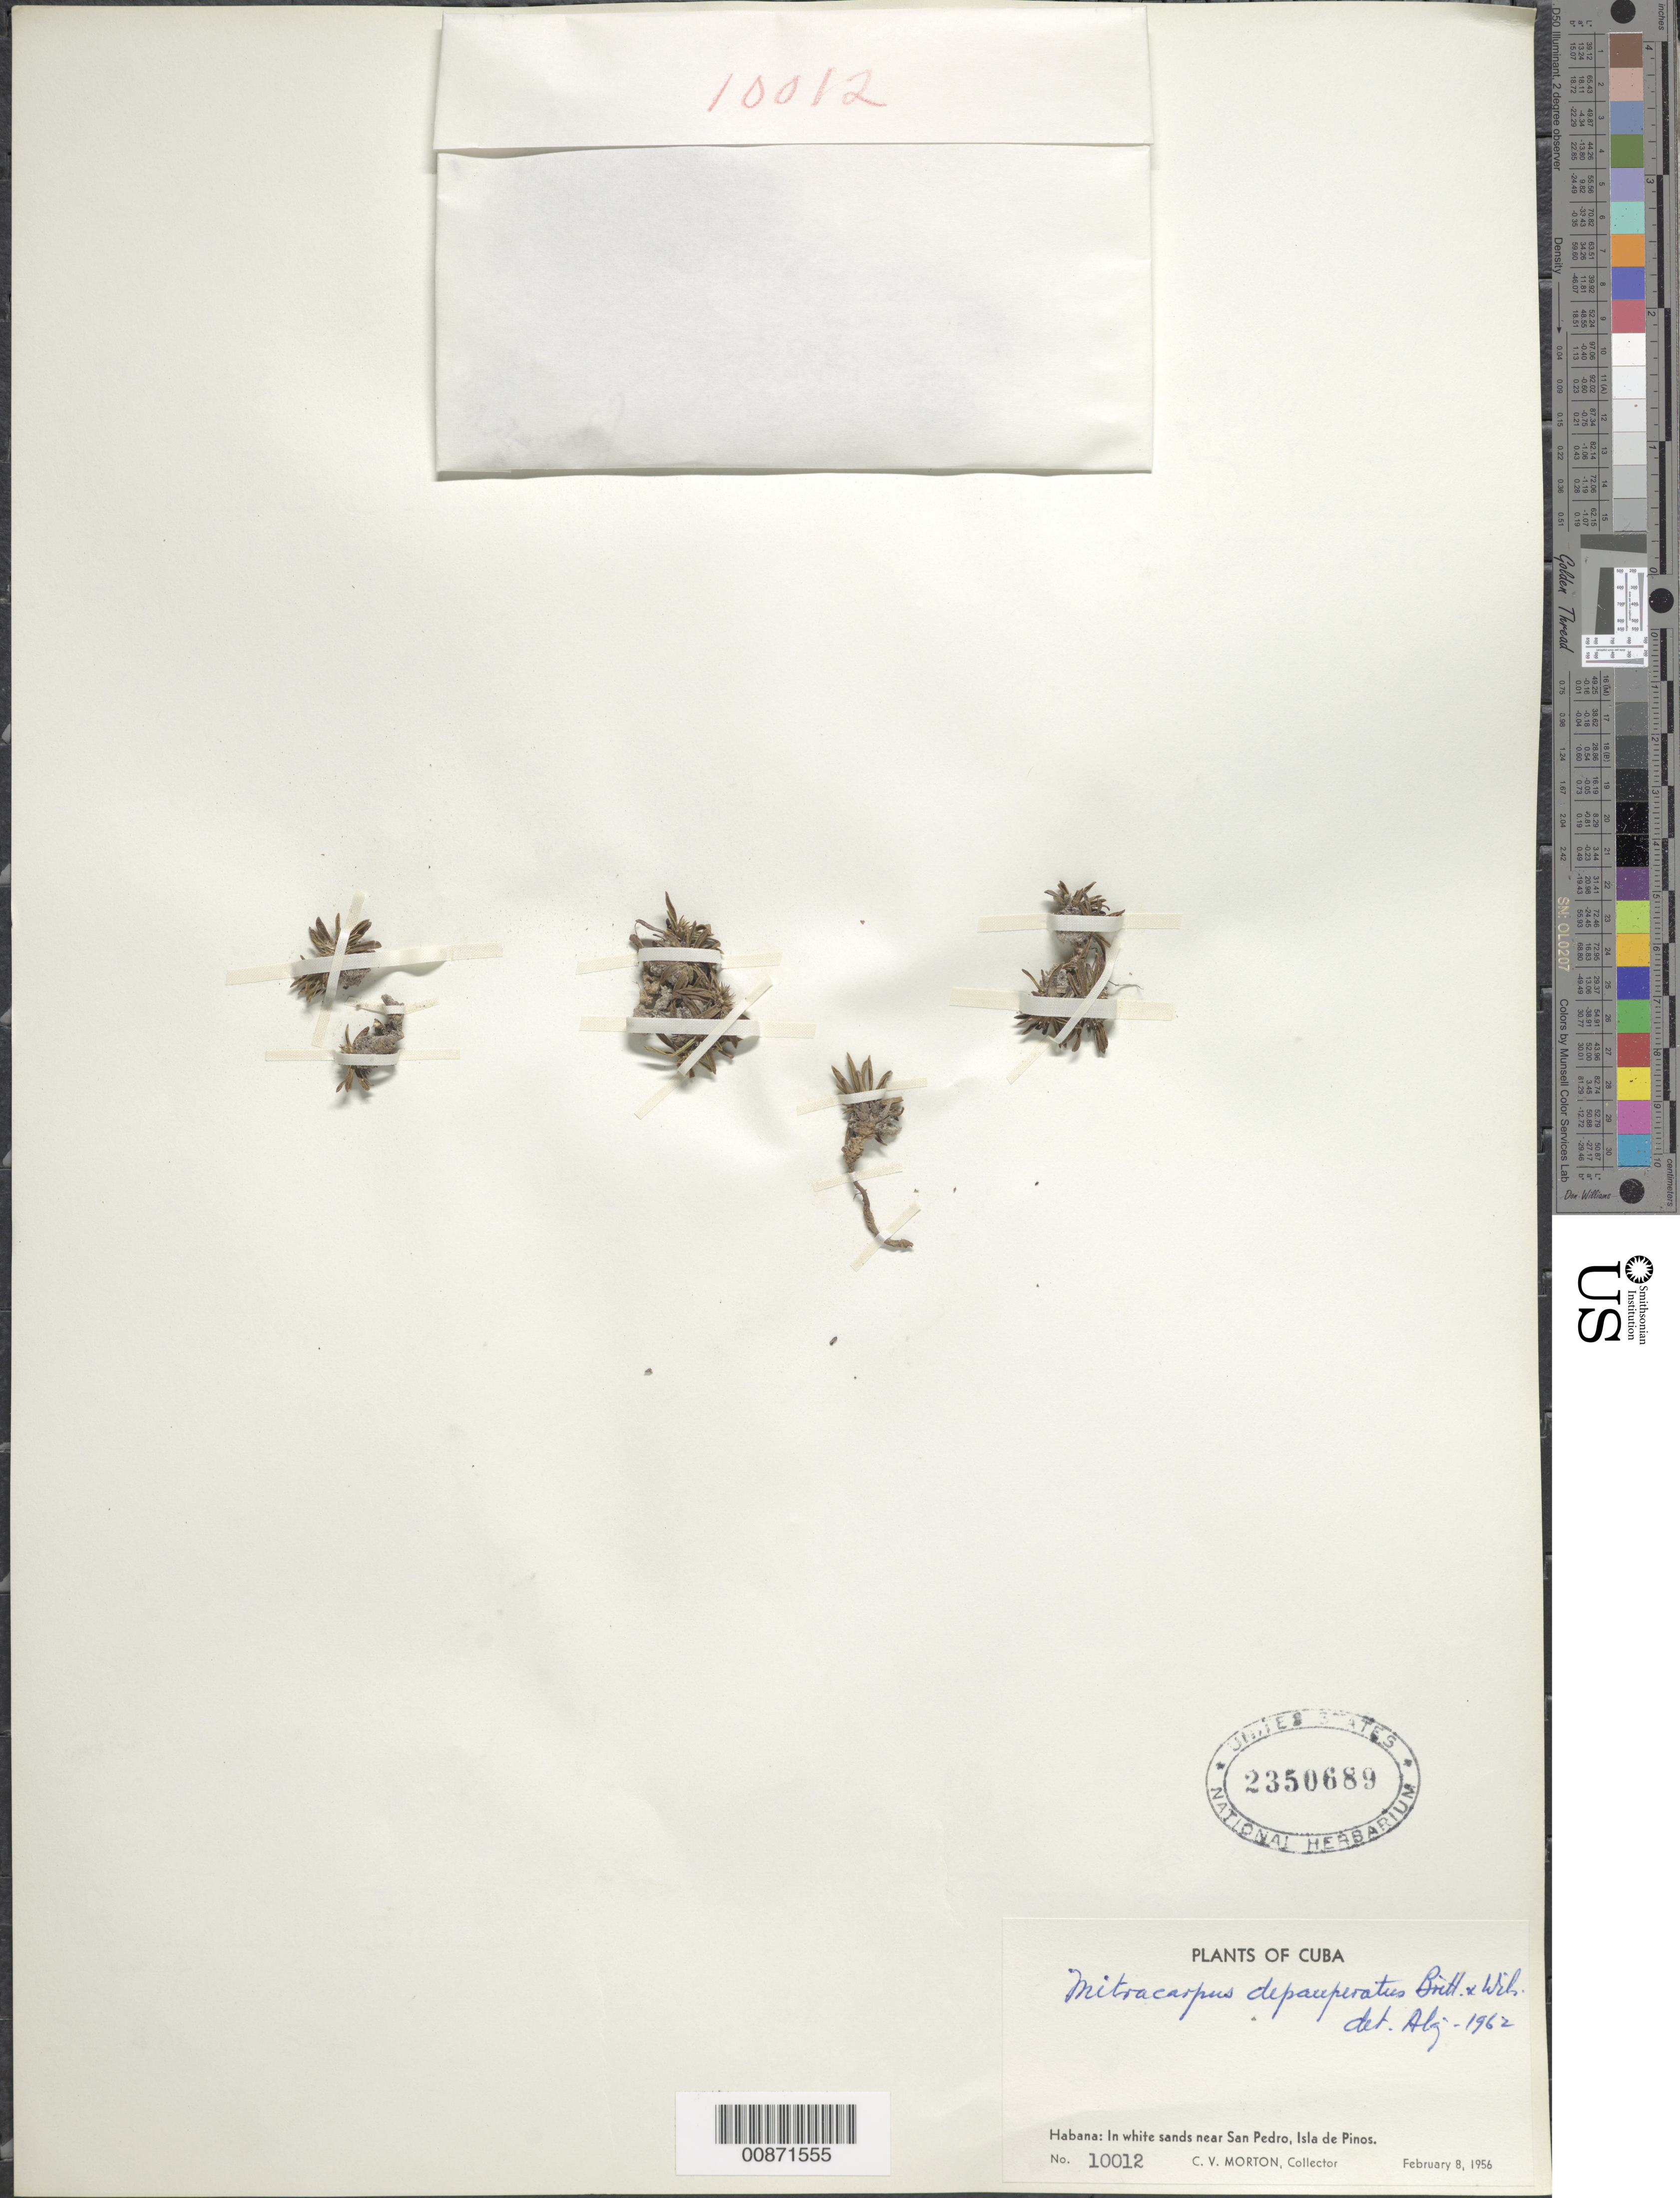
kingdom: Plantae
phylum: Tracheophyta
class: Magnoliopsida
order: Gentianales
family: Rubiaceae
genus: Mitracarpus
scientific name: Mitracarpus depauperatus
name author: Britton & P. Wilson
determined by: Liogier, Alain H.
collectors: C. V. Morton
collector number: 10012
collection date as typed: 08 Feb 1956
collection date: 1956-02-08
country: Cuba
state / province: Isla de La Juventud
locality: Habana: Near San Pedro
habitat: In white-sands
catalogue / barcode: US 2350689